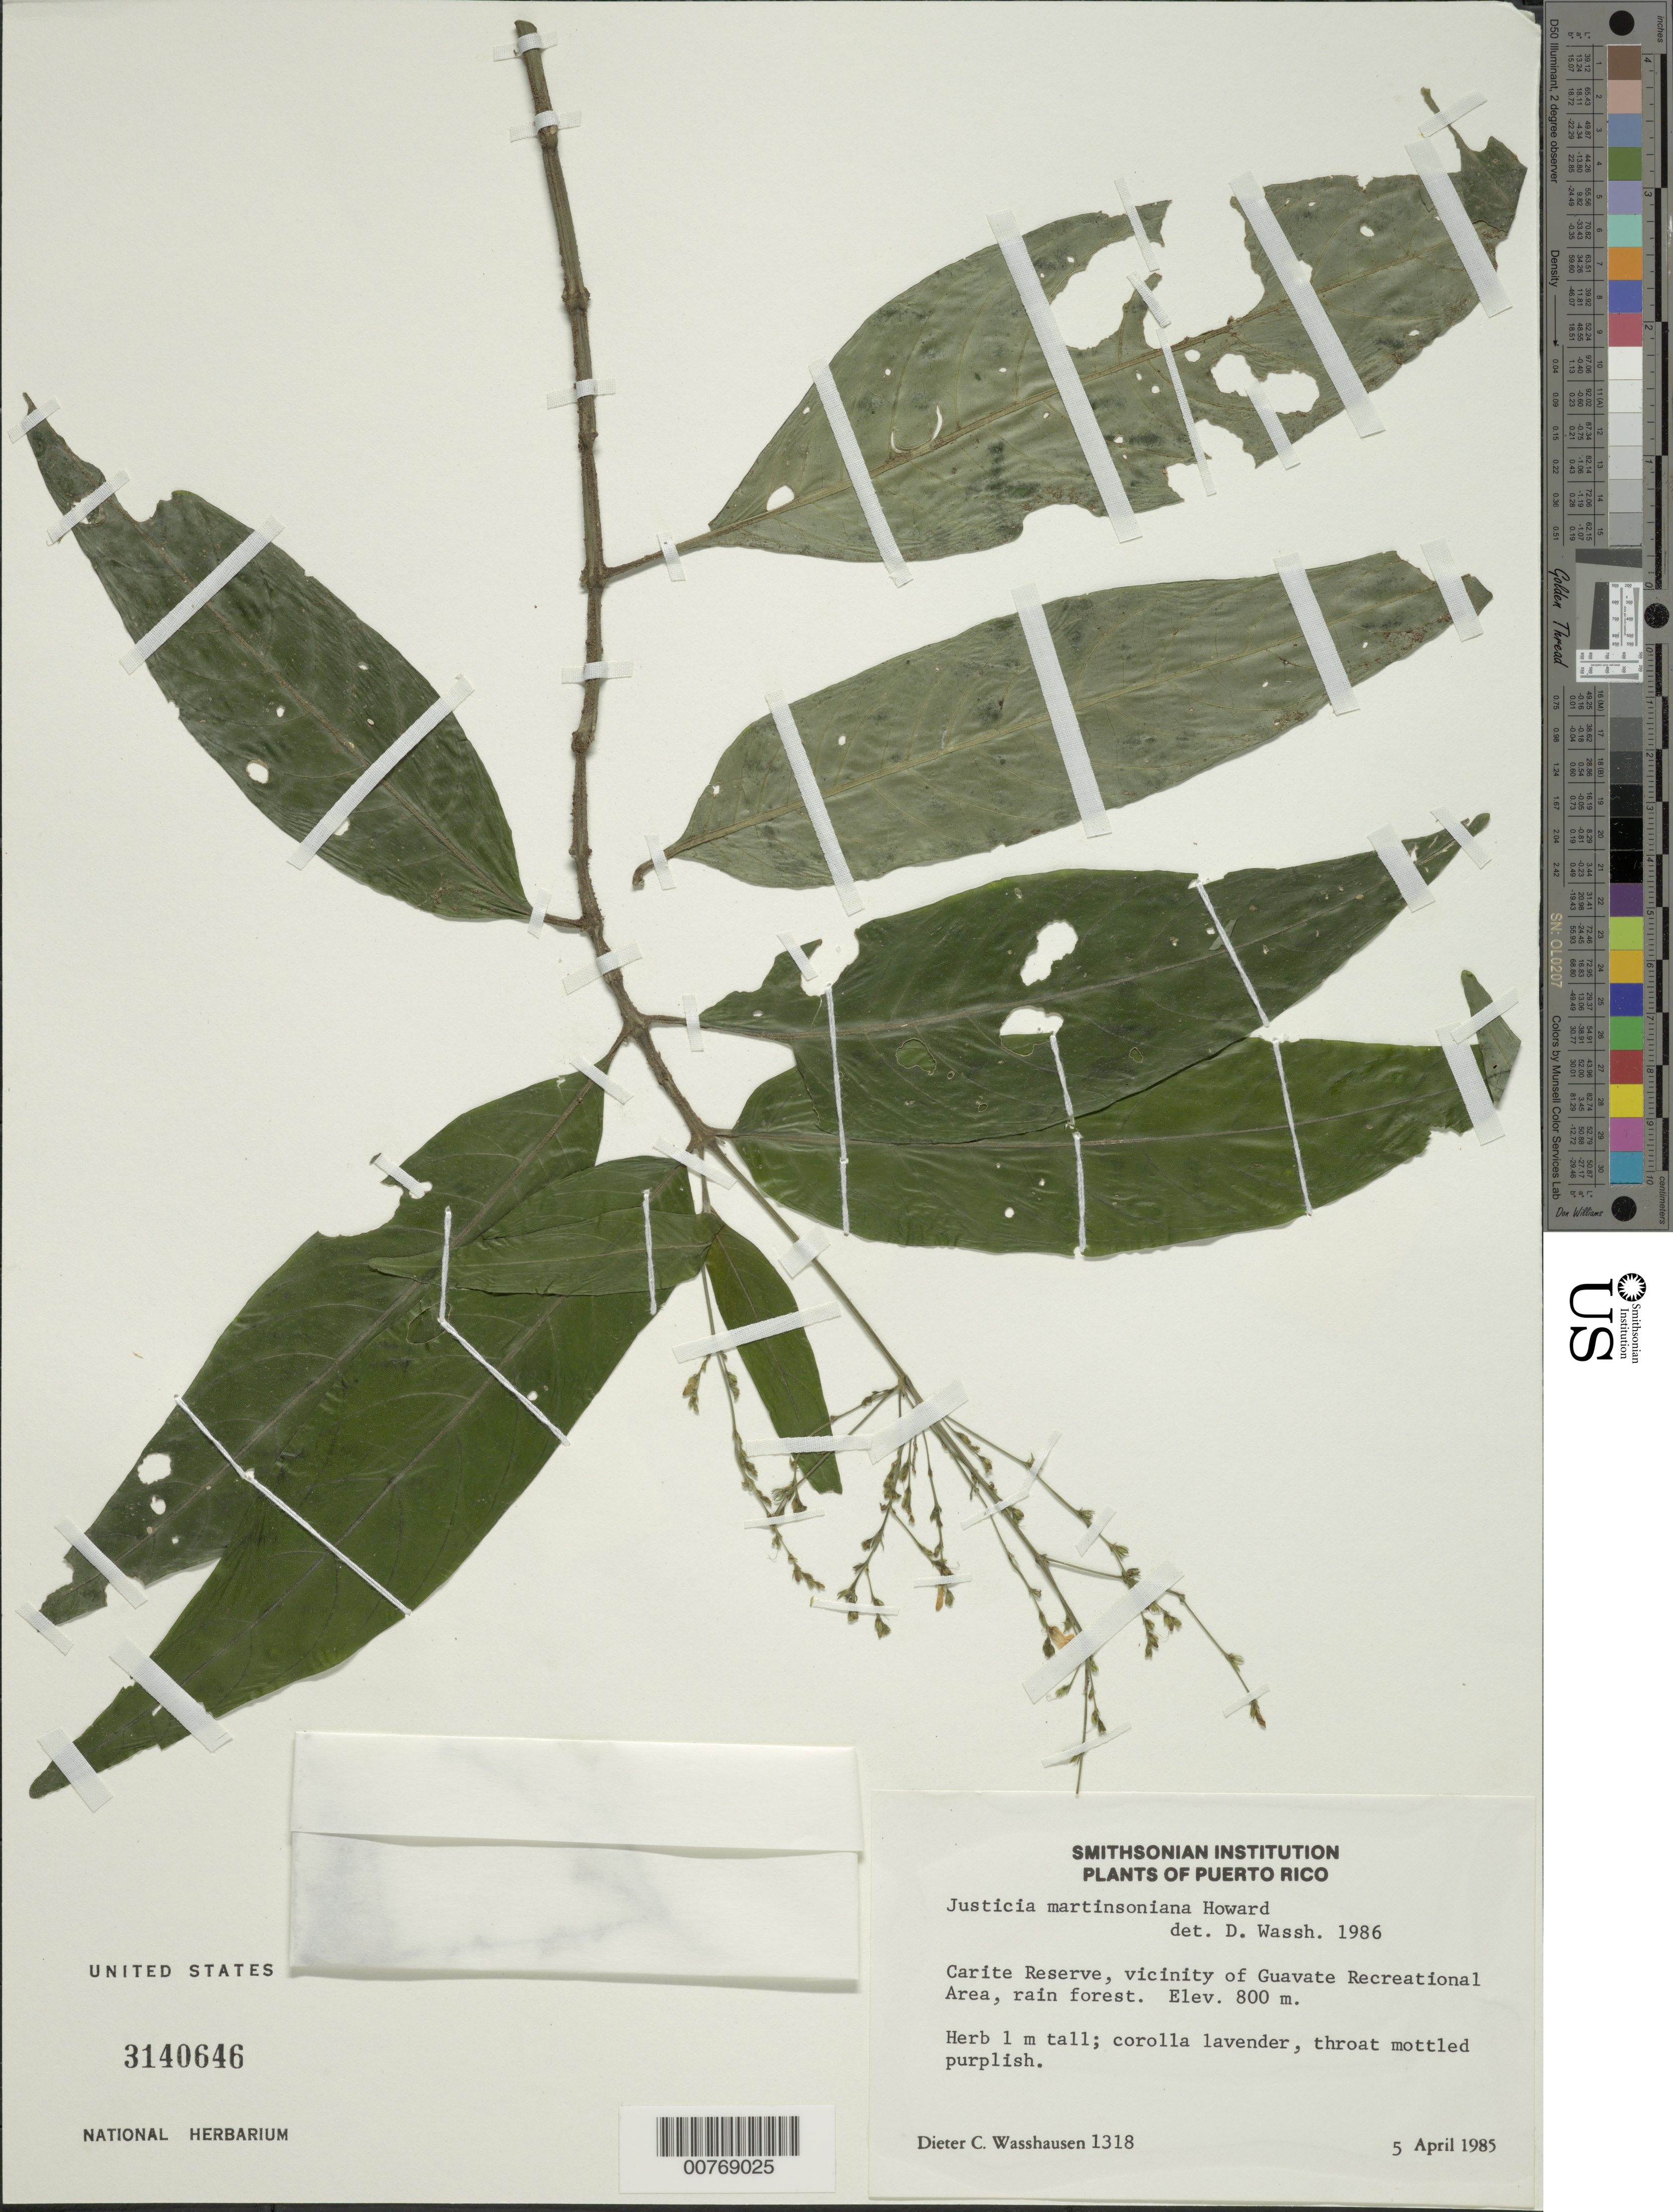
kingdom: Plantae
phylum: Tracheophyta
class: Magnoliopsida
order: Lamiales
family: Acanthaceae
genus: Justicia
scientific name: Justicia martinsoniana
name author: R.A. Howard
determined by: Wasshausen, Dieter C., (BOT), Smithsonian Institution - National Museum of Natural History (UNITED STATES)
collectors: D. C. Wasshausen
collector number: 1318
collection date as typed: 05 Apr 1985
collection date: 1985-04-05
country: Puerto Rico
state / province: Cayey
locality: Carite Reserve, vicinity of Gavate Recreational Area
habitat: Rain forest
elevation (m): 800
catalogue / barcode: US 3140646